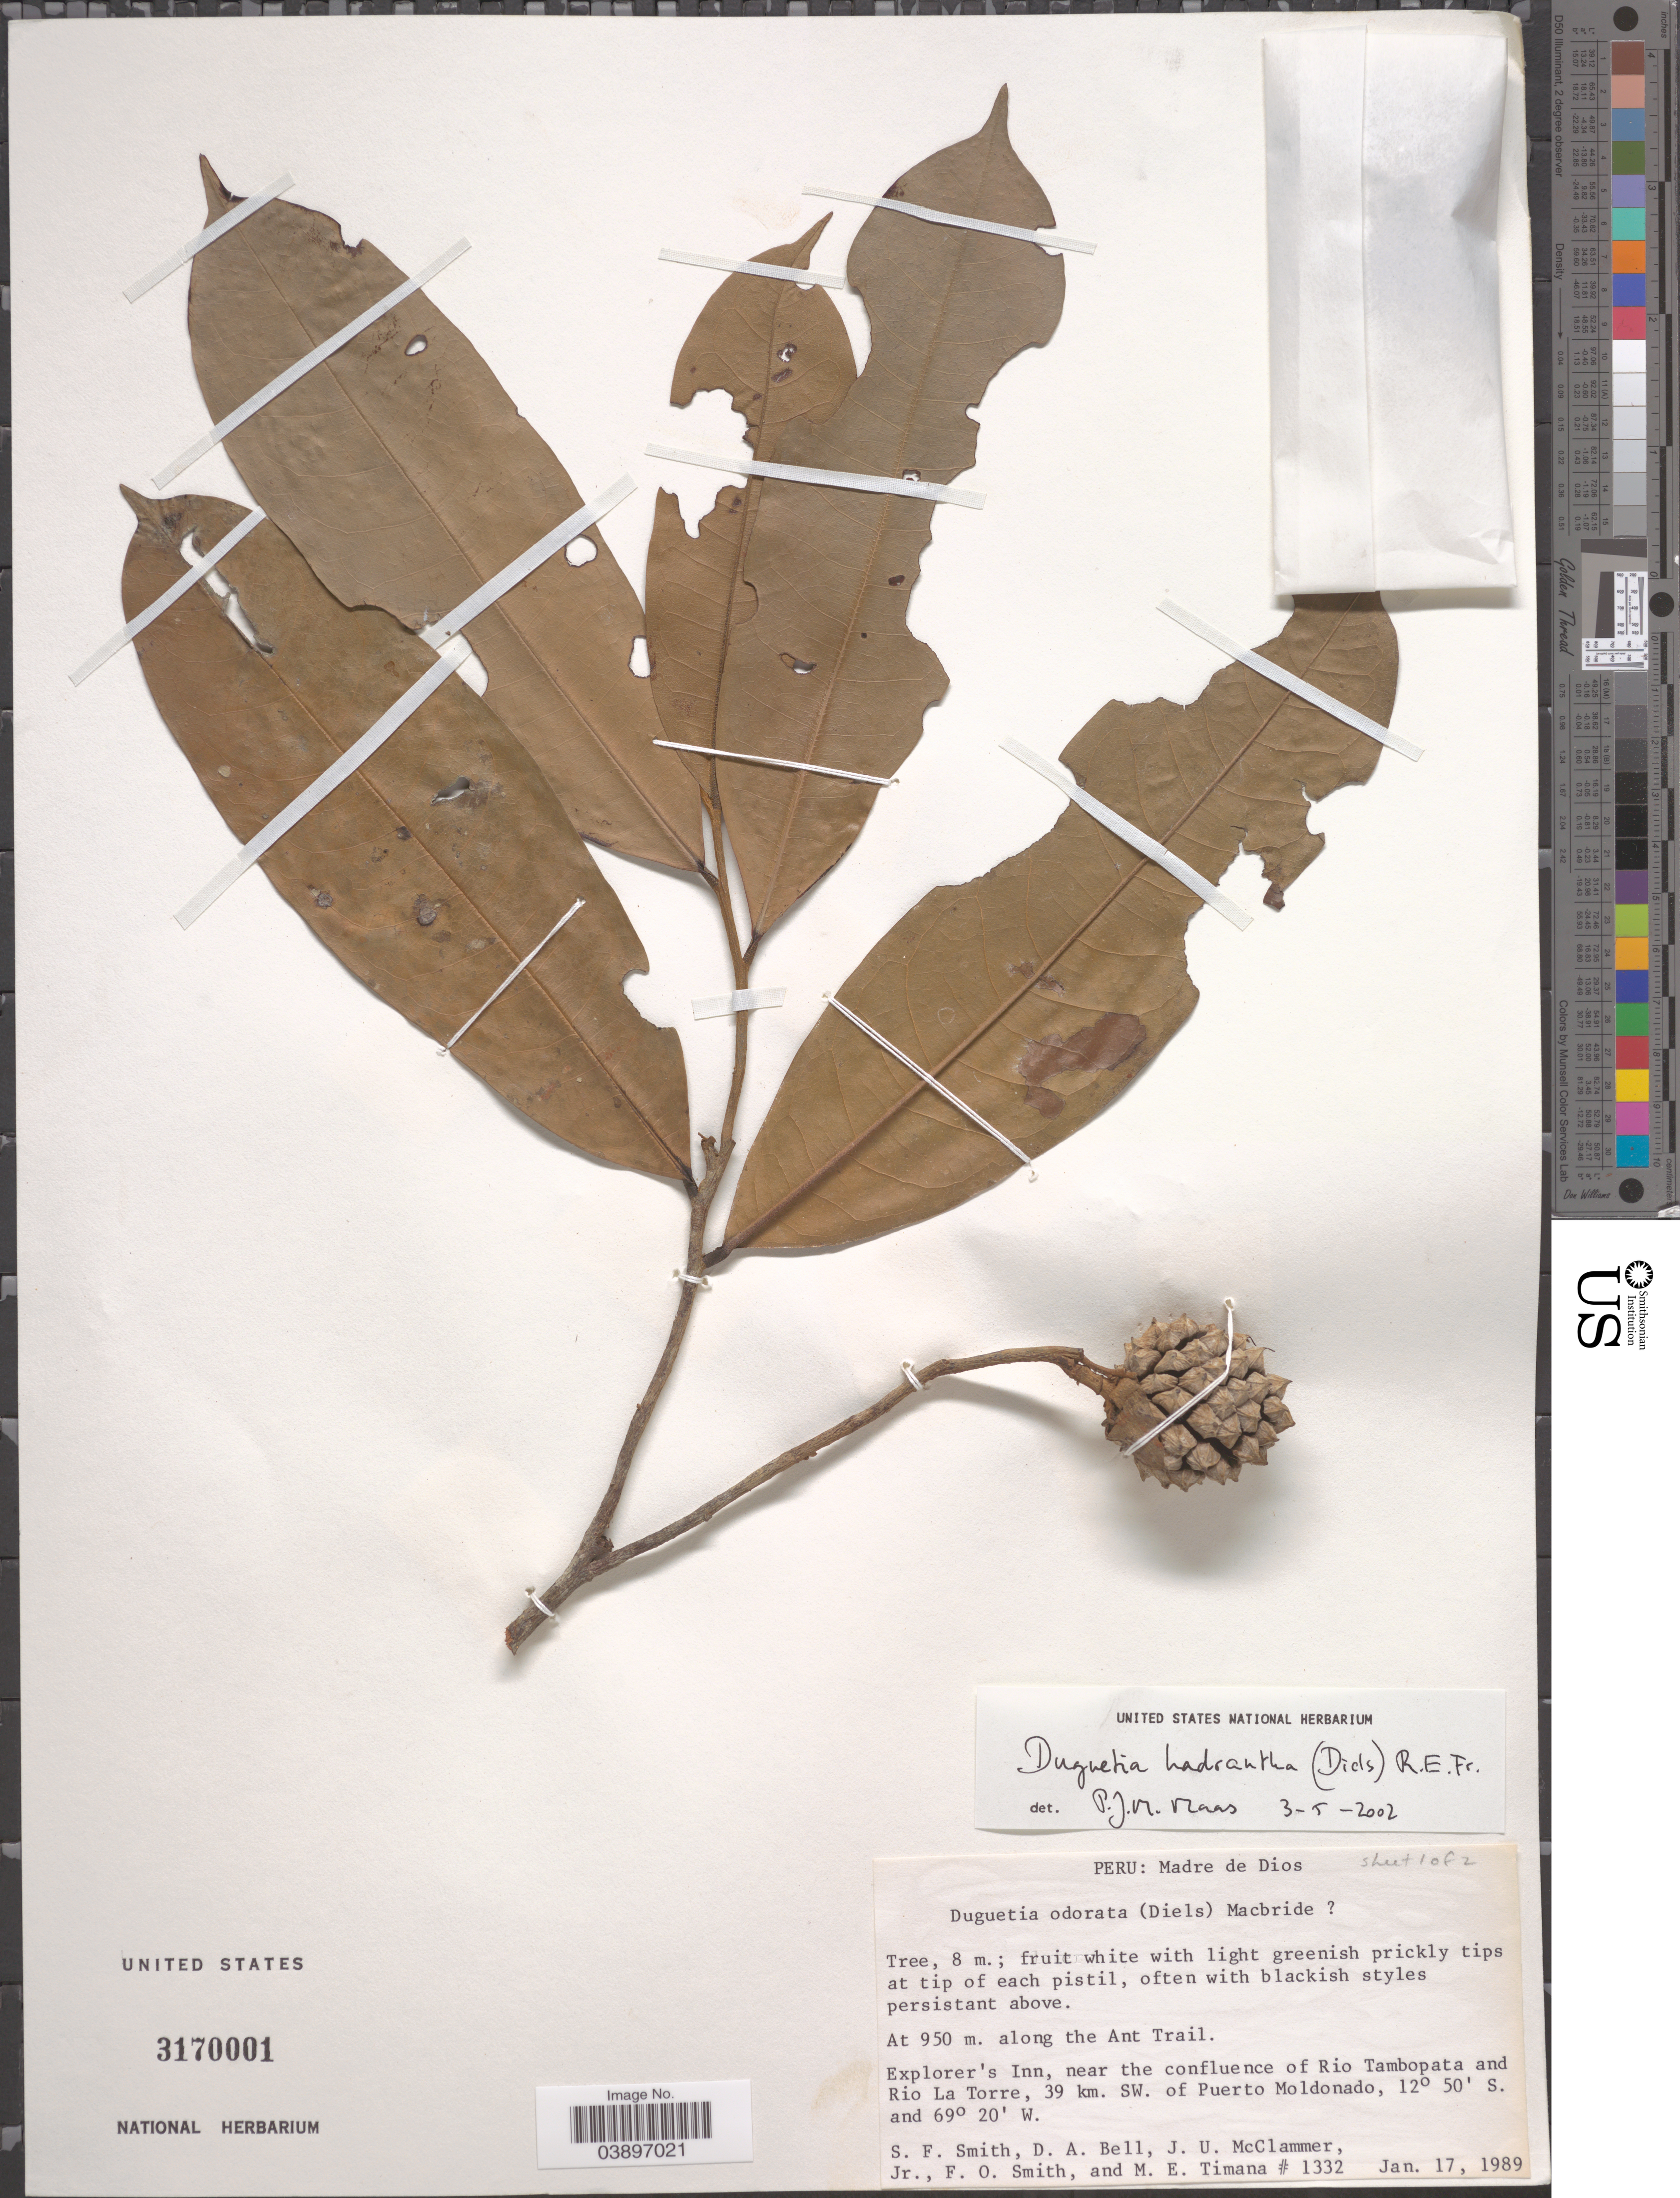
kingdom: Plantae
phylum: Tracheophyta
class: Magnoliopsida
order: Magnoliales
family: Annonaceae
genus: Duguetia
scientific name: Duguetia hadrantha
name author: (Diels) R.E. Fr.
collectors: S.F. Smith, D. A. Bell, J. McClammer Jr. & F. Smith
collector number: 1332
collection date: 1989-01-17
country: Peru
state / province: Madre de Dios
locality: Along the Ant Trail. Explorer's Inn, near the confluence of Rio Tambopata and Rio La Torre, 39 km. SW. of Puerto Moldonado.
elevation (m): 950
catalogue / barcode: US 3170001